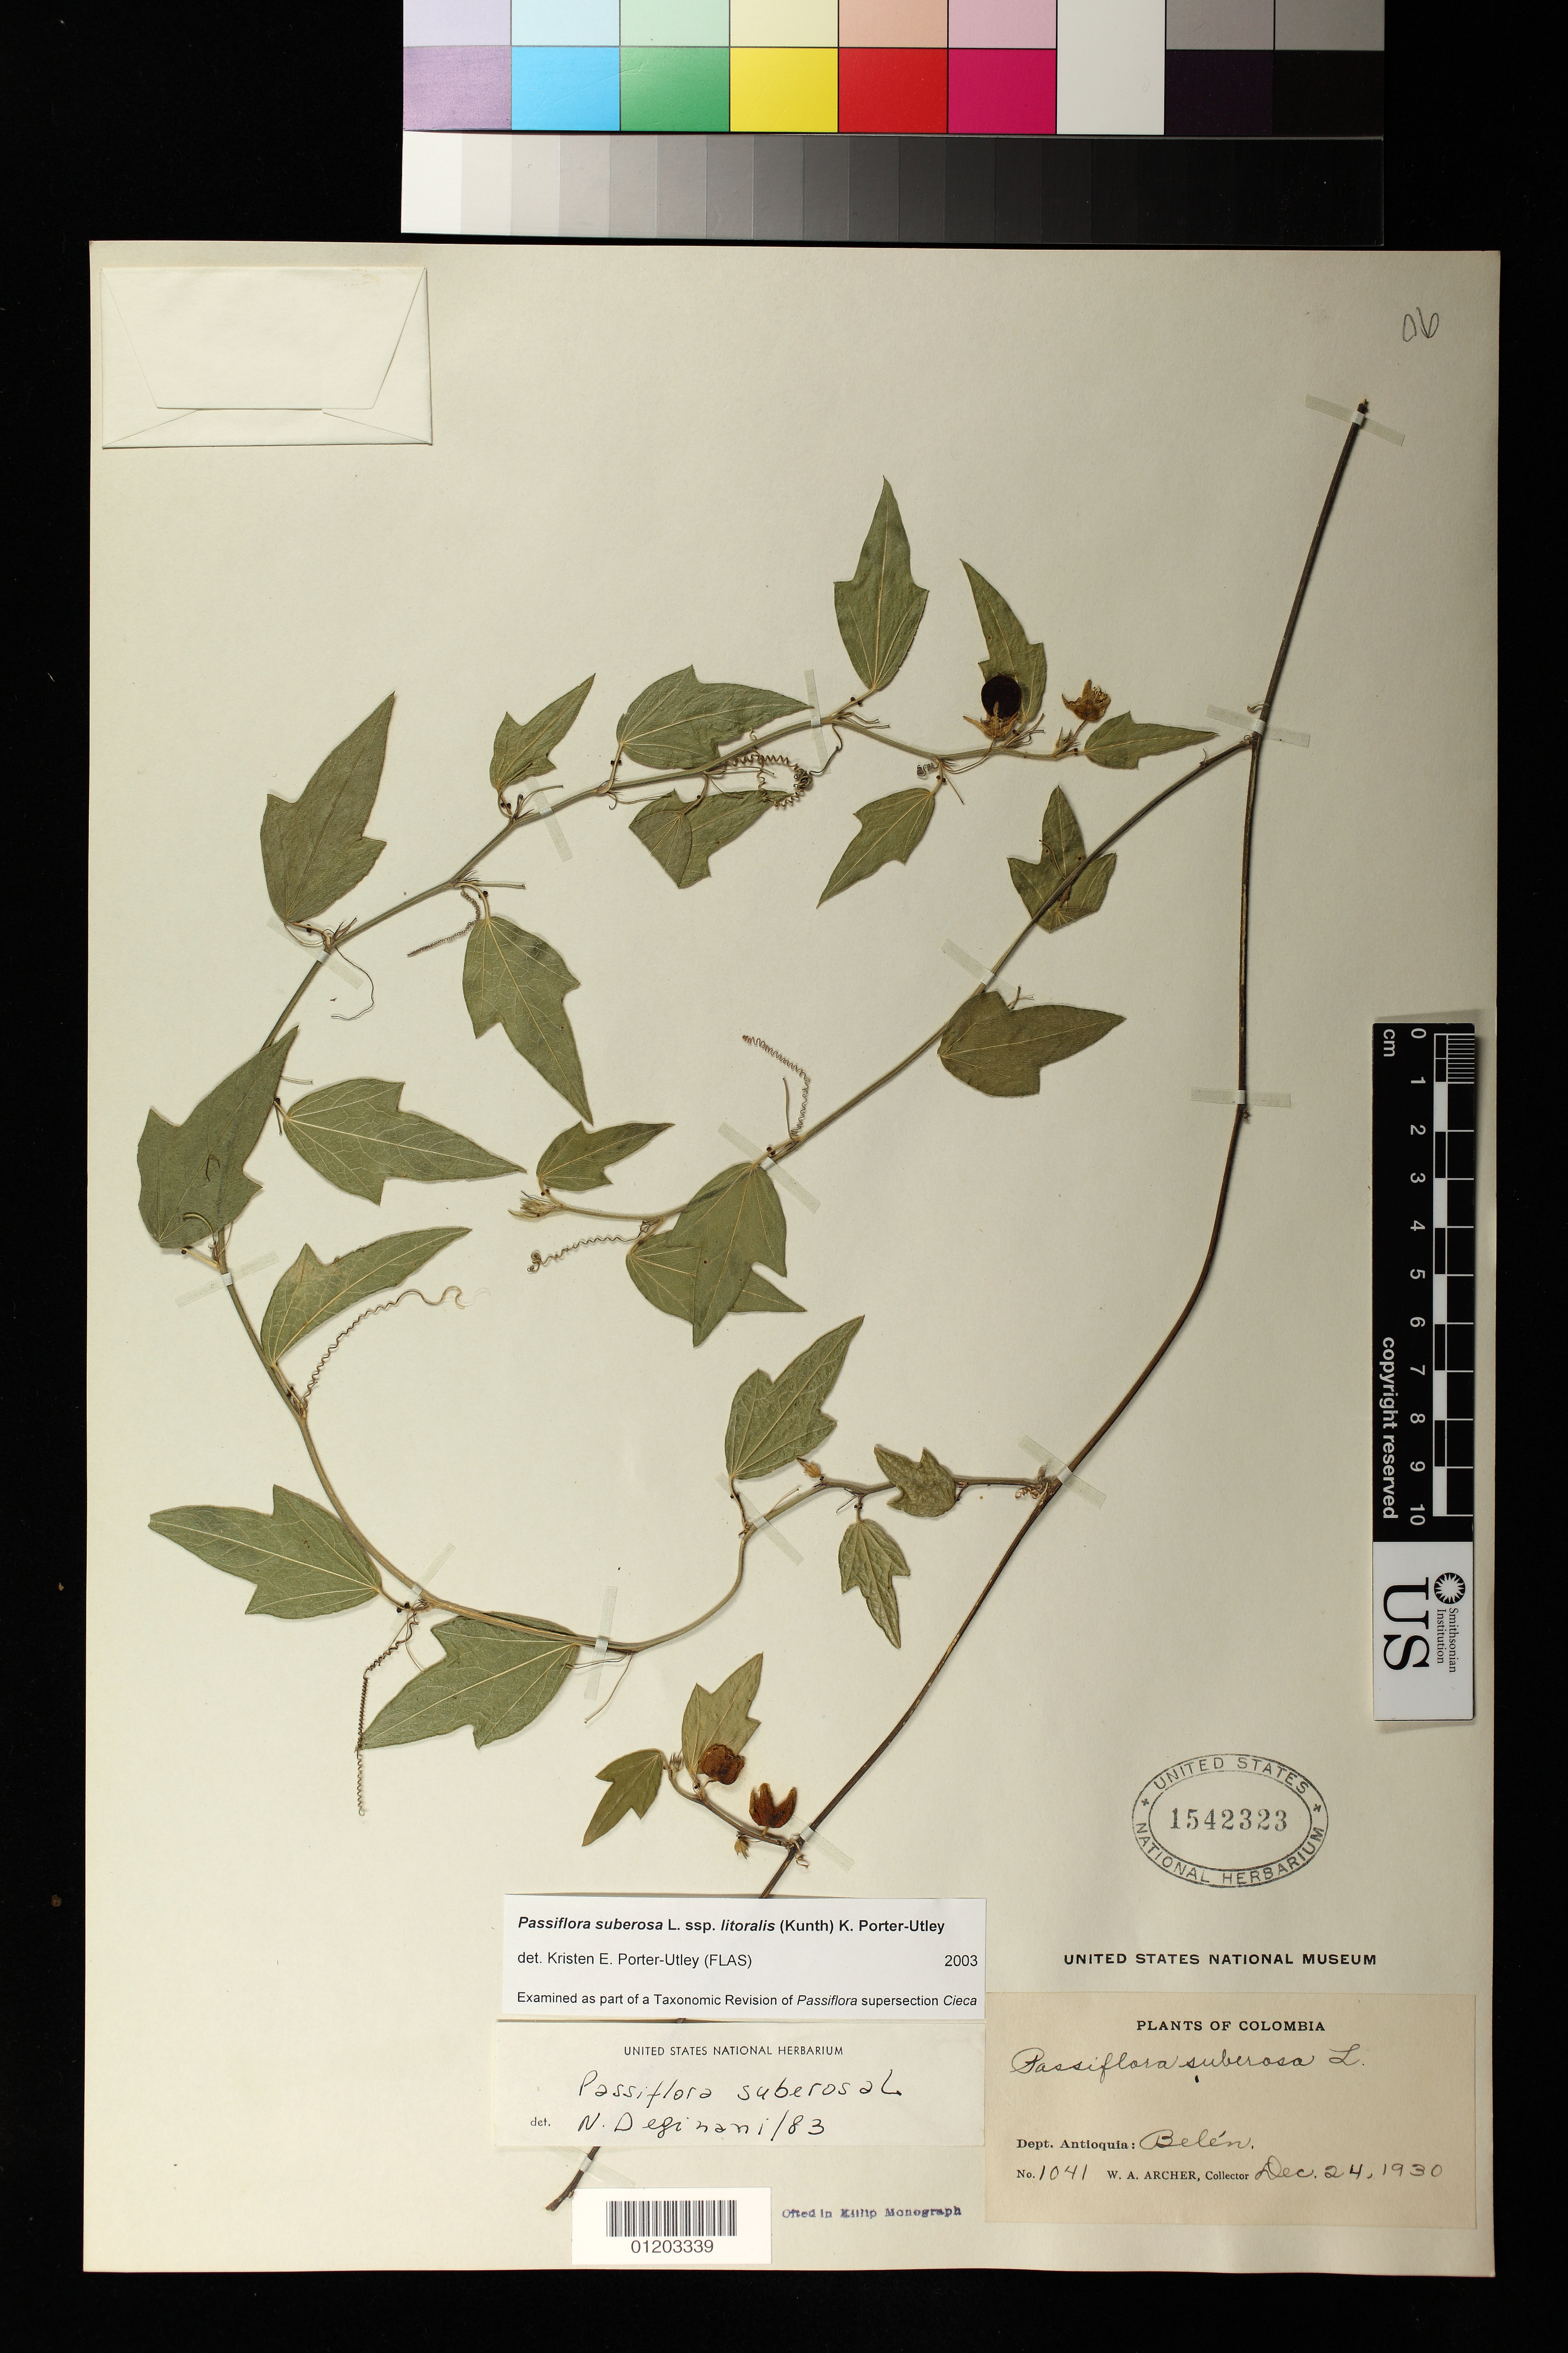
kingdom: Plantae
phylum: Tracheophyta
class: Magnoliopsida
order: Malpighiales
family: Passifloraceae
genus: Passiflora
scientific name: Passiflora suberosa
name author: L.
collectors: W. A. Archer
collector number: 1041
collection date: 1930-12-24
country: Colombia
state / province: Antioquia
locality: Belen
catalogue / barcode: US 1542323